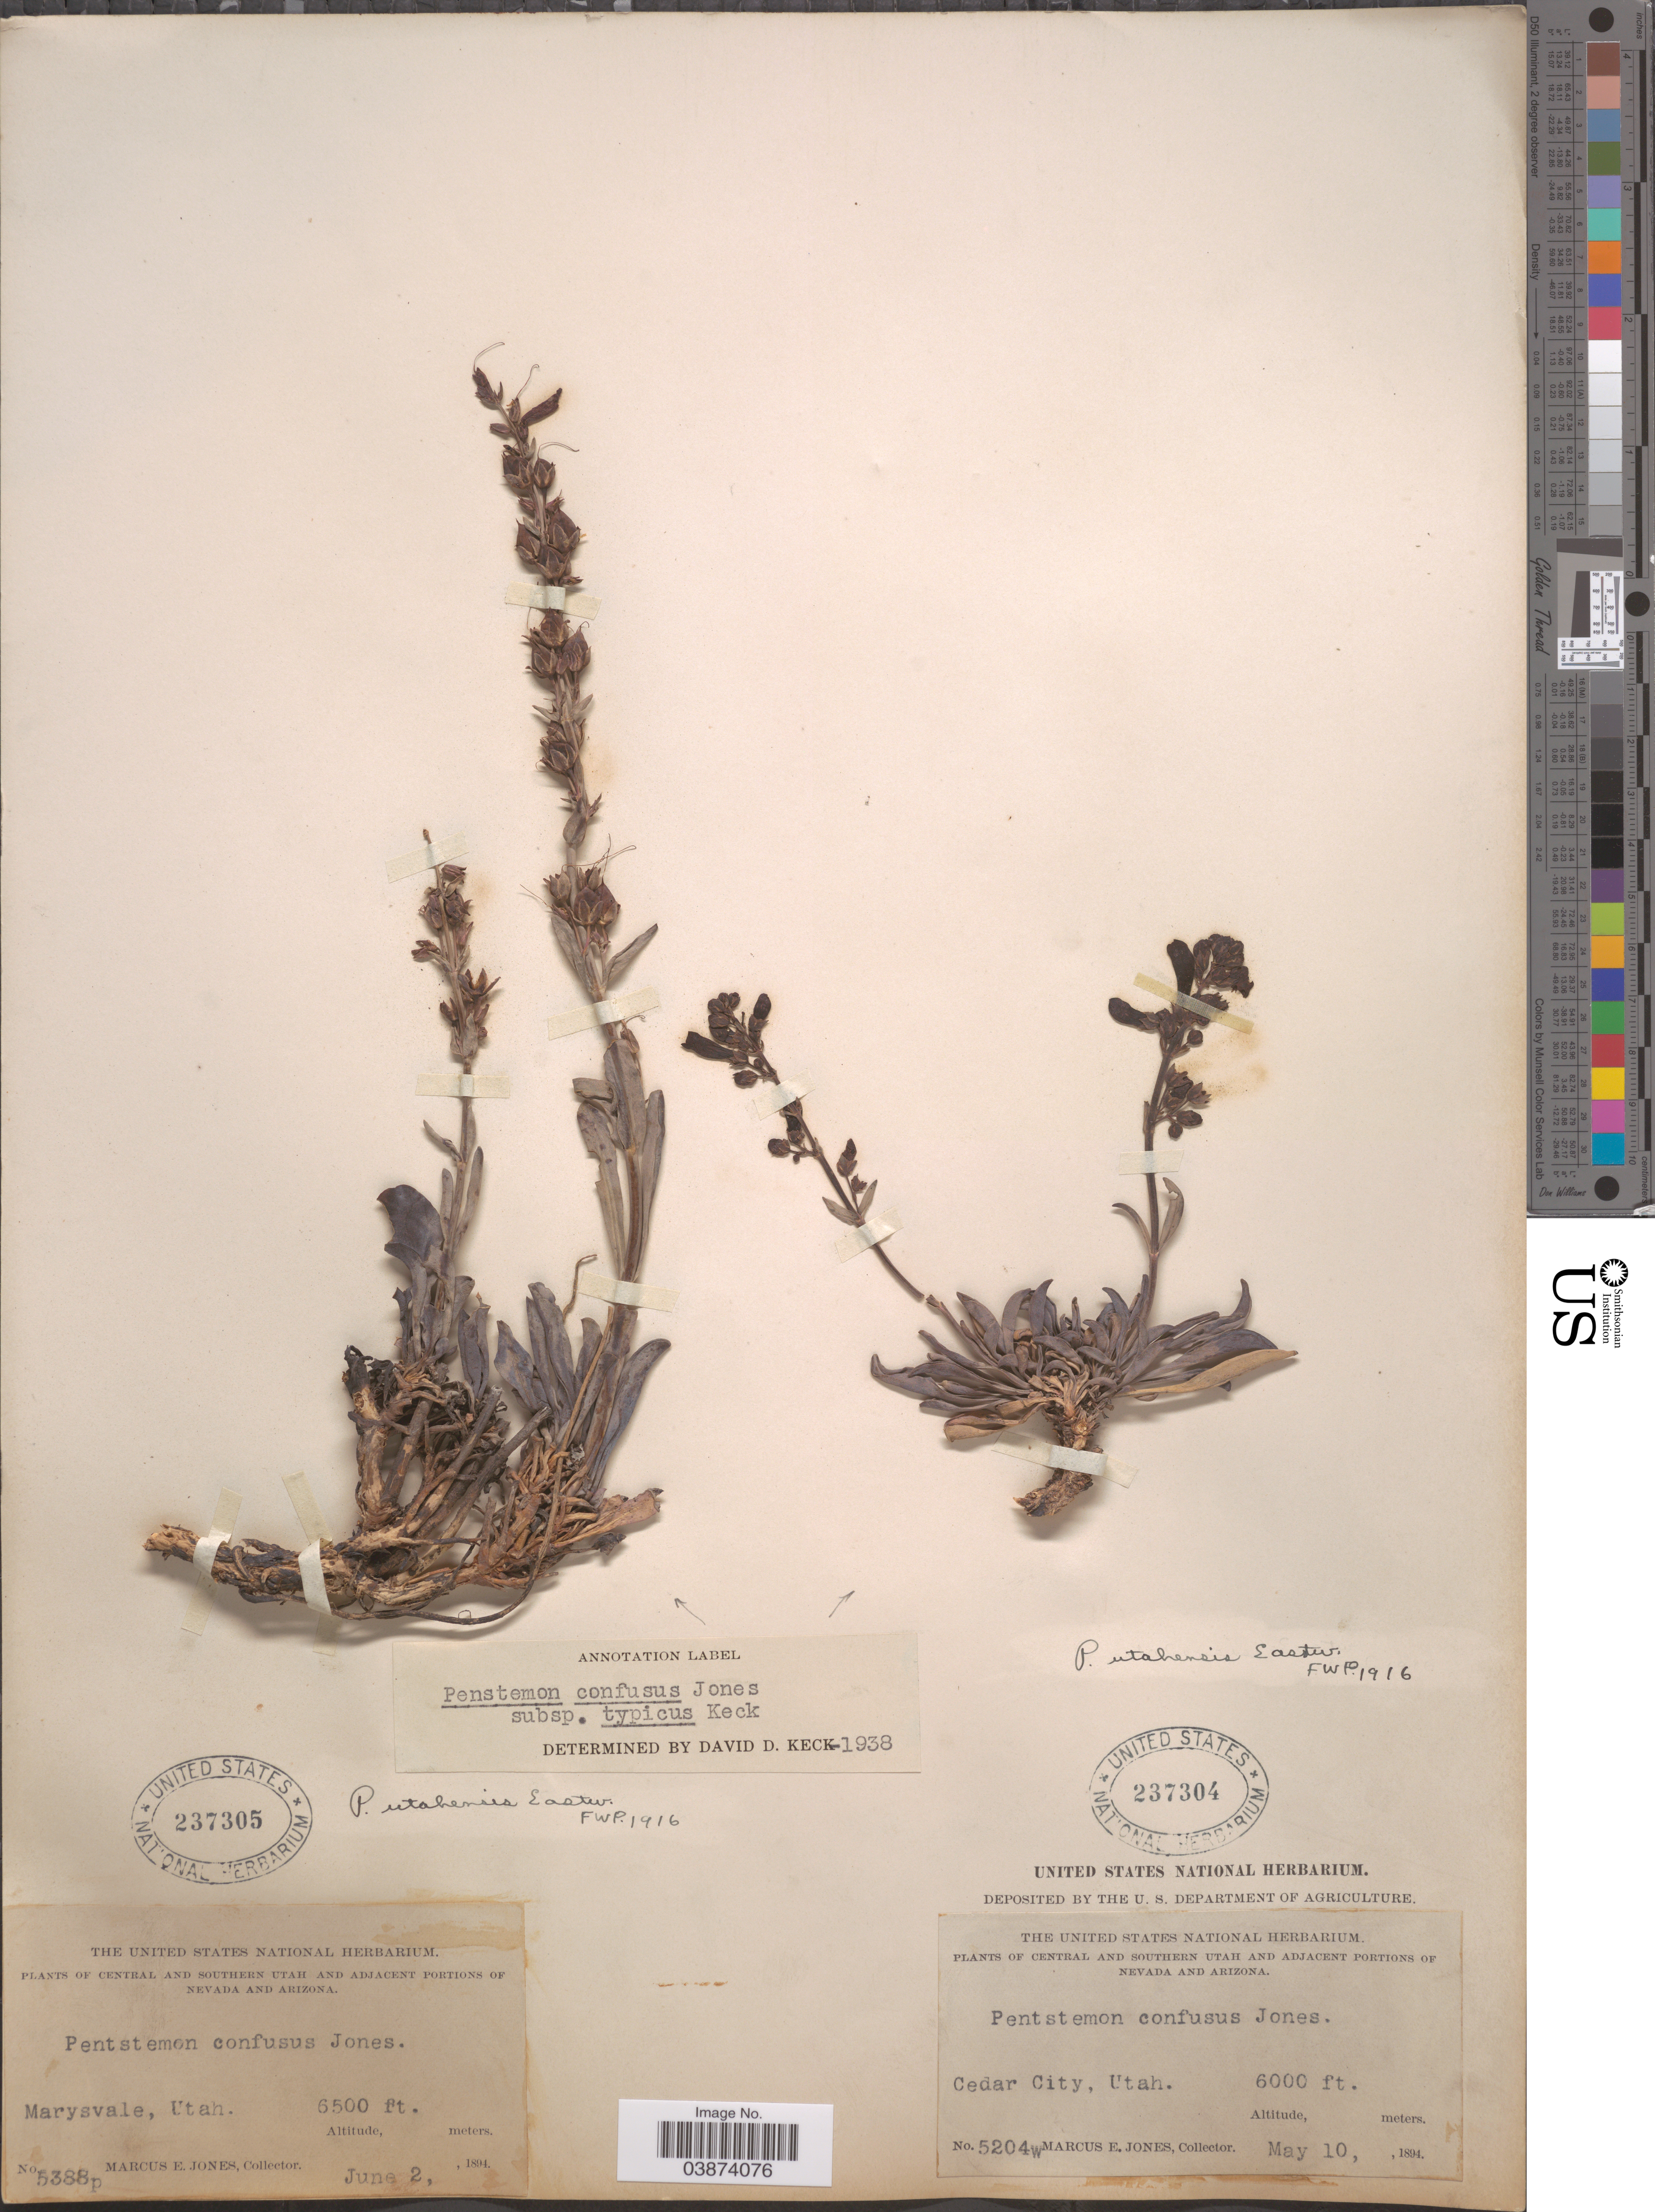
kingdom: Plantae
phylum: Tracheophyta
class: Magnoliopsida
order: Lamiales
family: Plantaginaceae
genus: Penstemon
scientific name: Penstemon confusus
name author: M.E. Jones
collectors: M. E. Jones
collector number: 5388p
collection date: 1894-06-02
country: United States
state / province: Utah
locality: Central and Southern Utah. Marysvale.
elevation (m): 1981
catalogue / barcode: US 237305-2